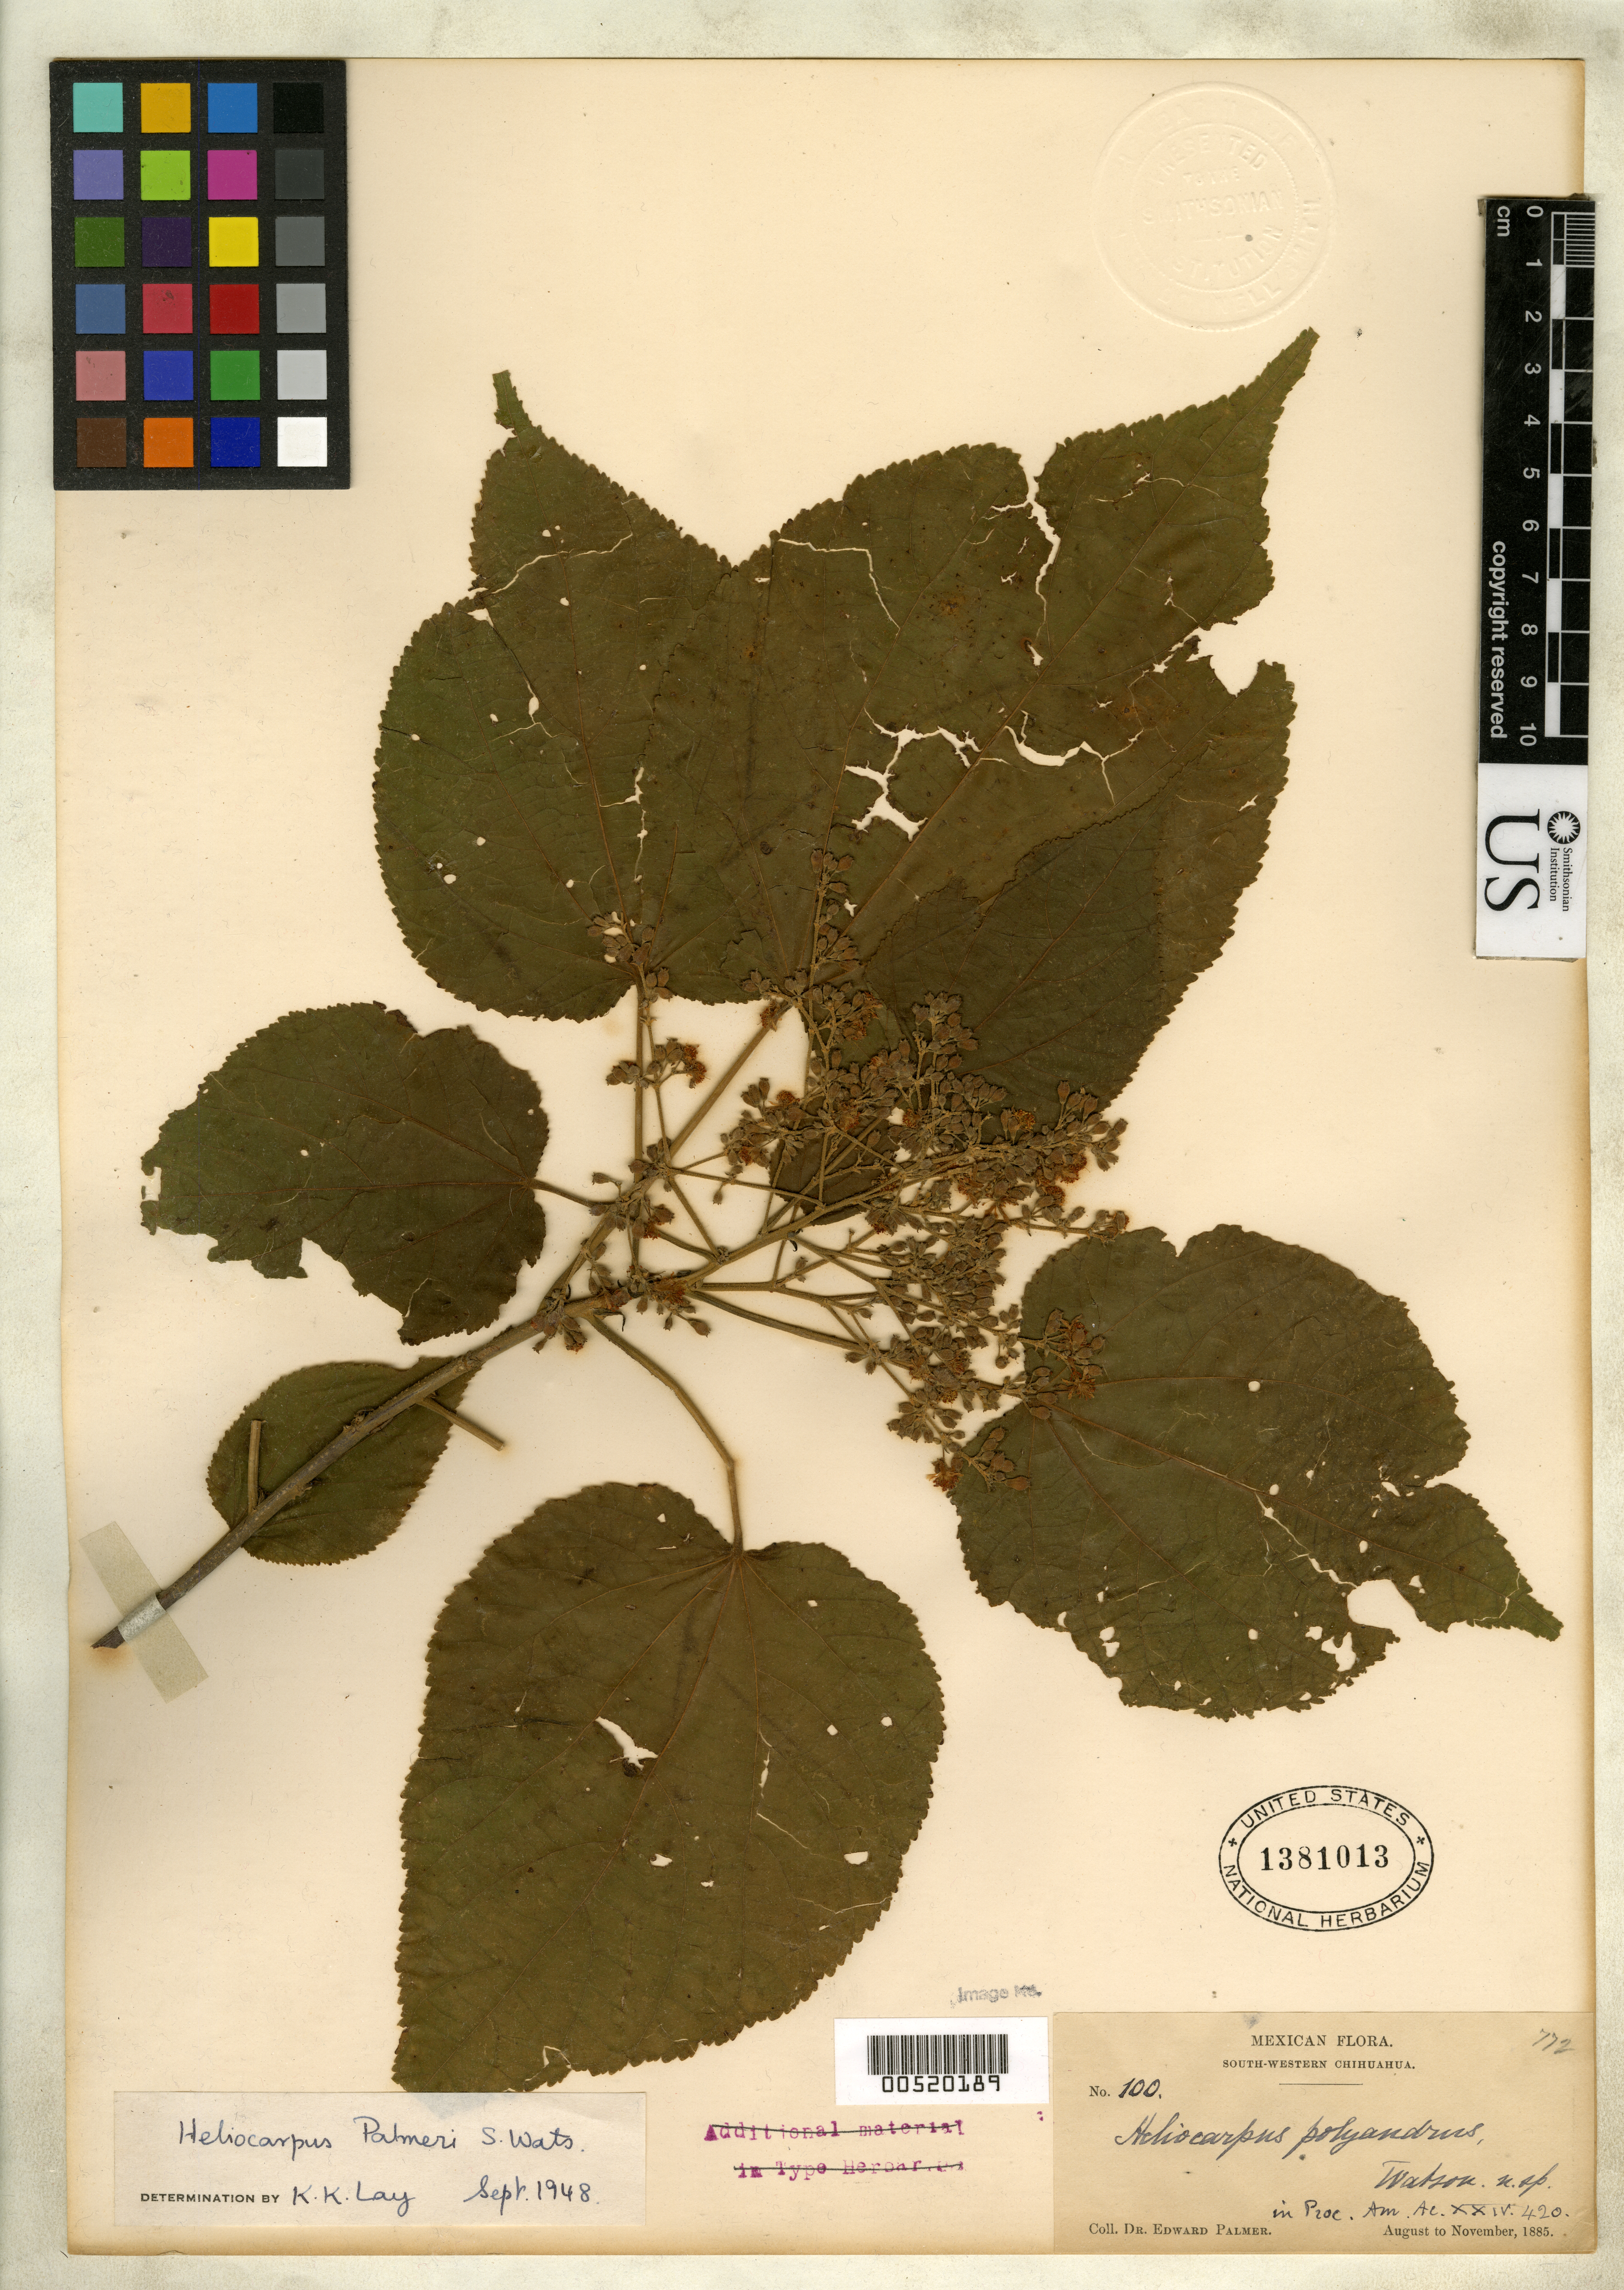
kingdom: Plantae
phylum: Tracheophyta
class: Magnoliopsida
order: Malvales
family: Malvaceae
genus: Heliocarpus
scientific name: Heliocarpus polyandrus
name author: S. Watson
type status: Isotype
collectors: E. Palmer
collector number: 100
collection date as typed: Aug 1885 to -- Nov 1885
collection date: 1885-08/1885-11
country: Mexico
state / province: Chihuahua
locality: South-western Chihuahua.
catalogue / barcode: US 1381013